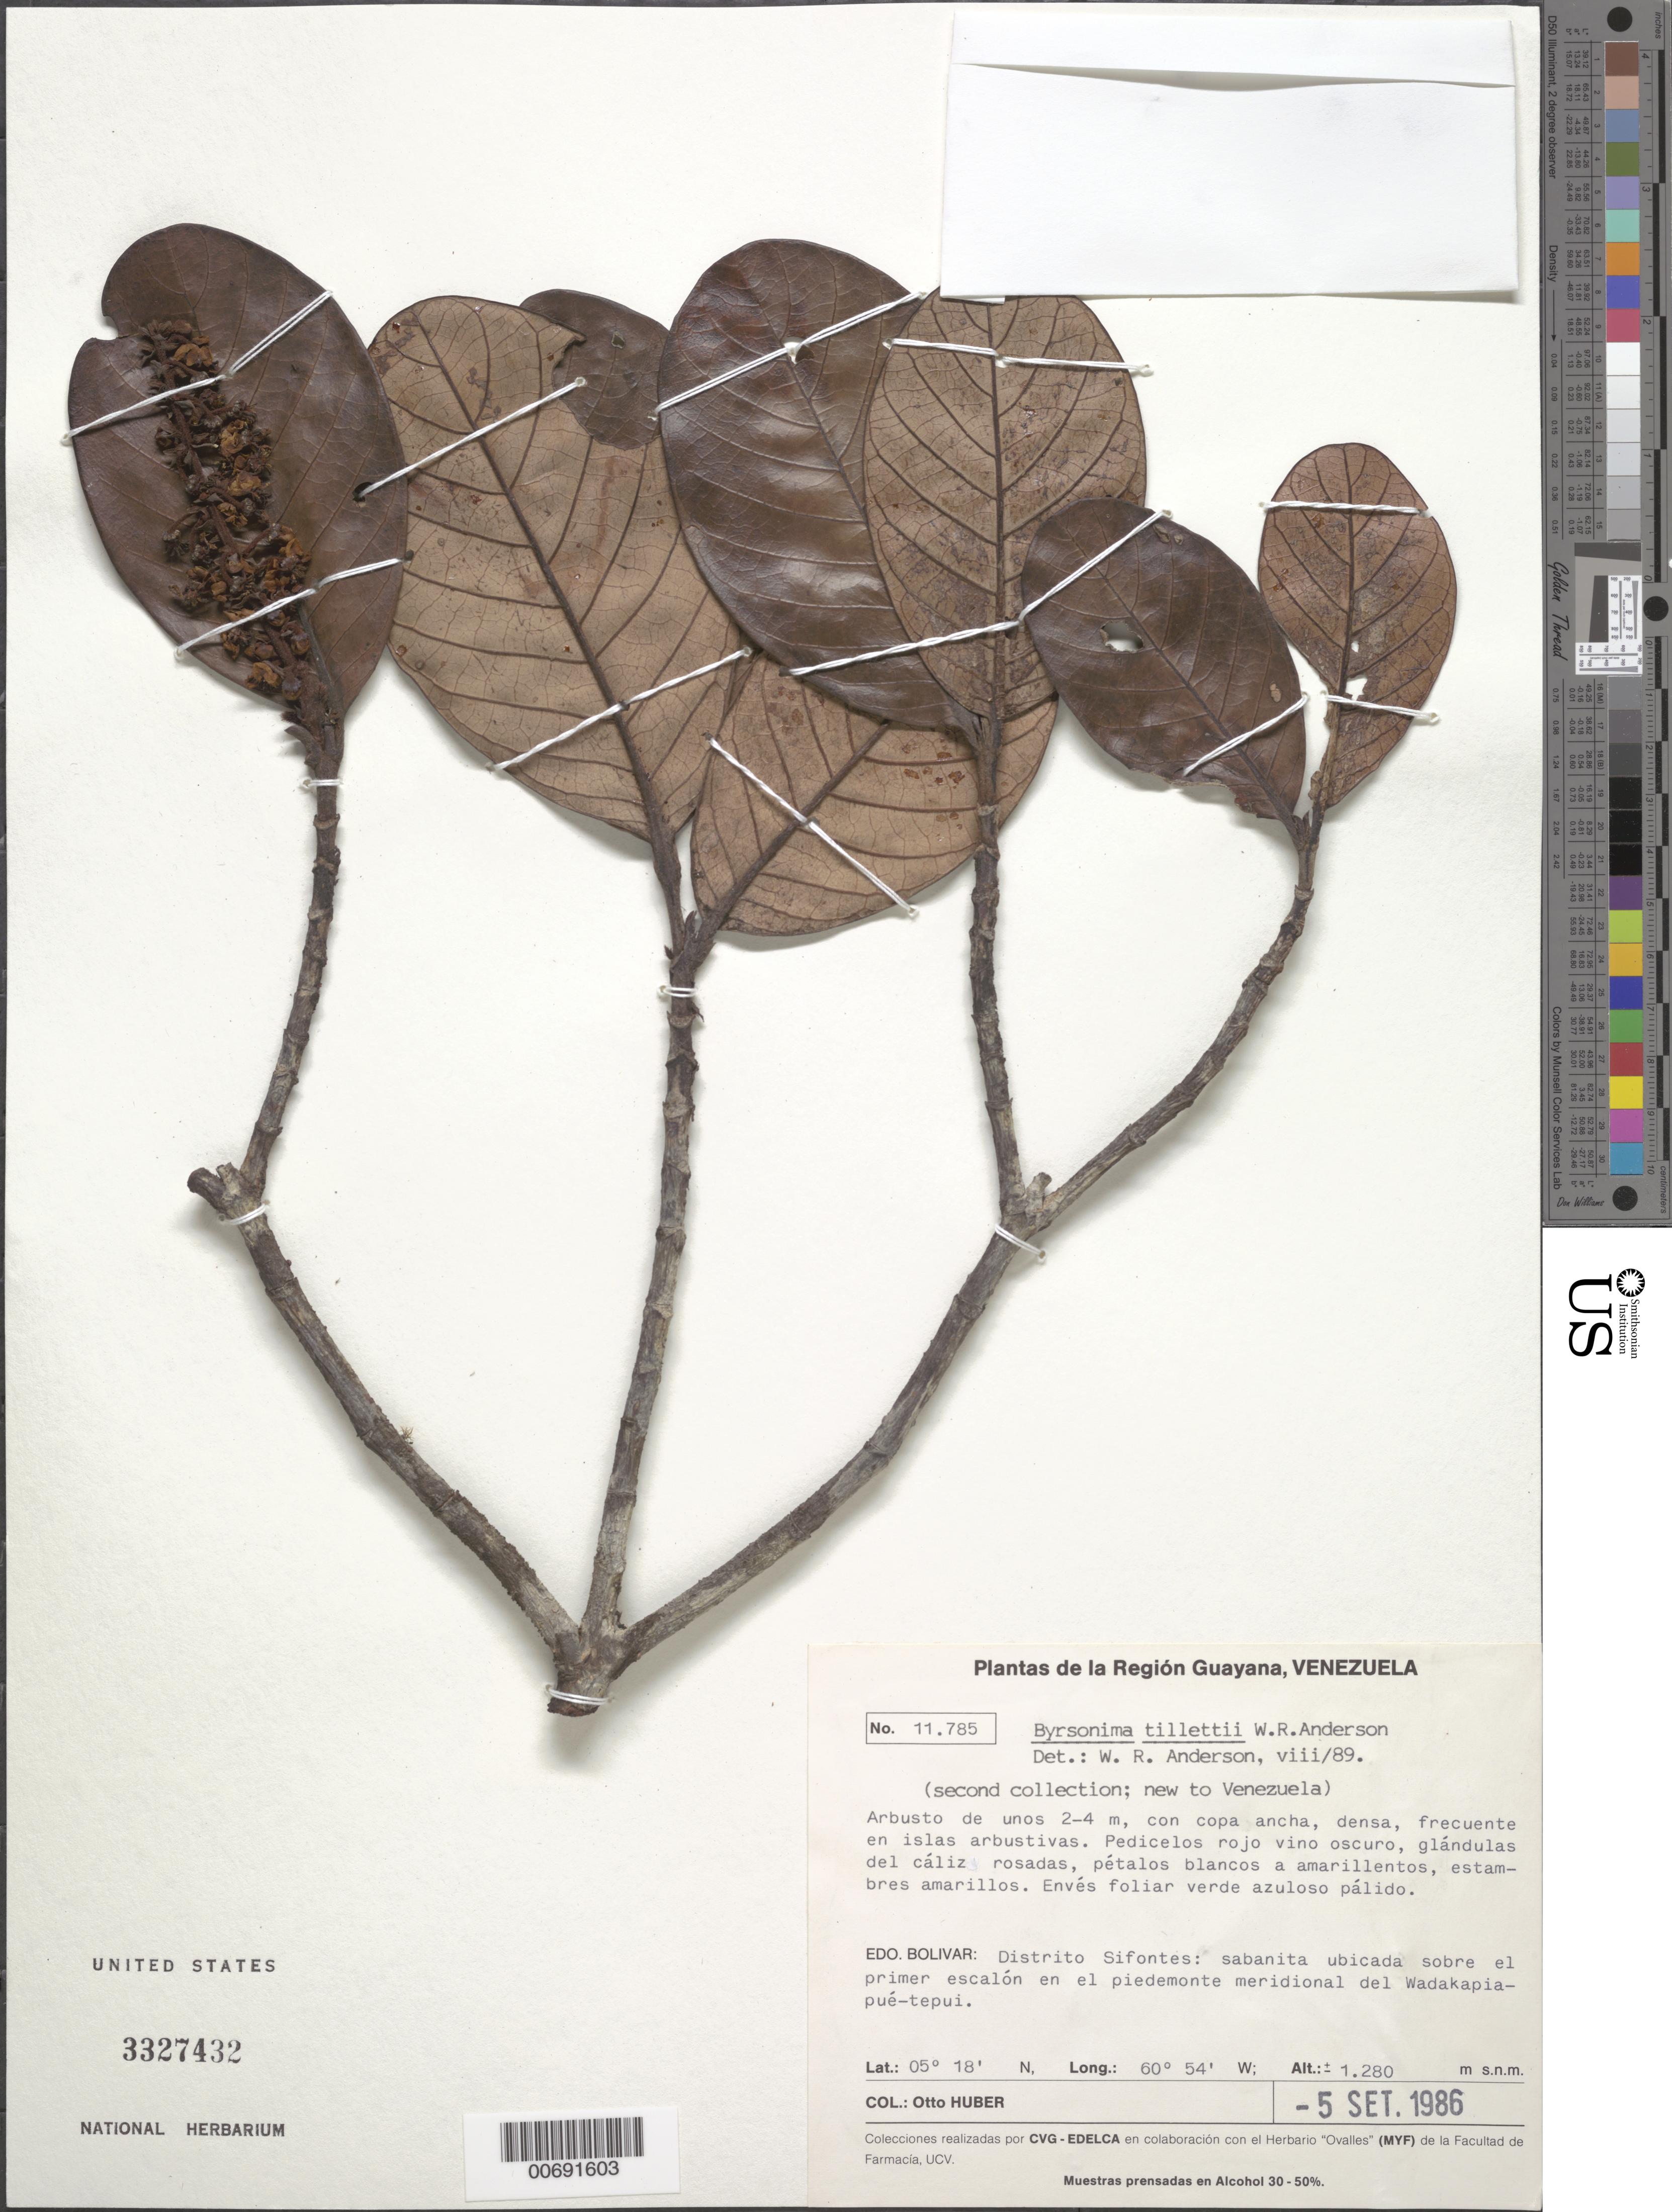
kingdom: Plantae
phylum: Tracheophyta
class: Magnoliopsida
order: Malpighiales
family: Malpighiaceae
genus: Byrsonima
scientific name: Byrsonima tillettii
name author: W.R. Anderson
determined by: Anderson, W. R., (MICH), University of Michigan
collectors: O. Huber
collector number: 11785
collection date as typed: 5-Sep-86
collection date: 1986-09-05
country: Venezuela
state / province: Bolívar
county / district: Sifontes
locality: Wadakapiapue-tepuí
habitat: En islas arbustivas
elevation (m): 1280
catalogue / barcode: US 3327432